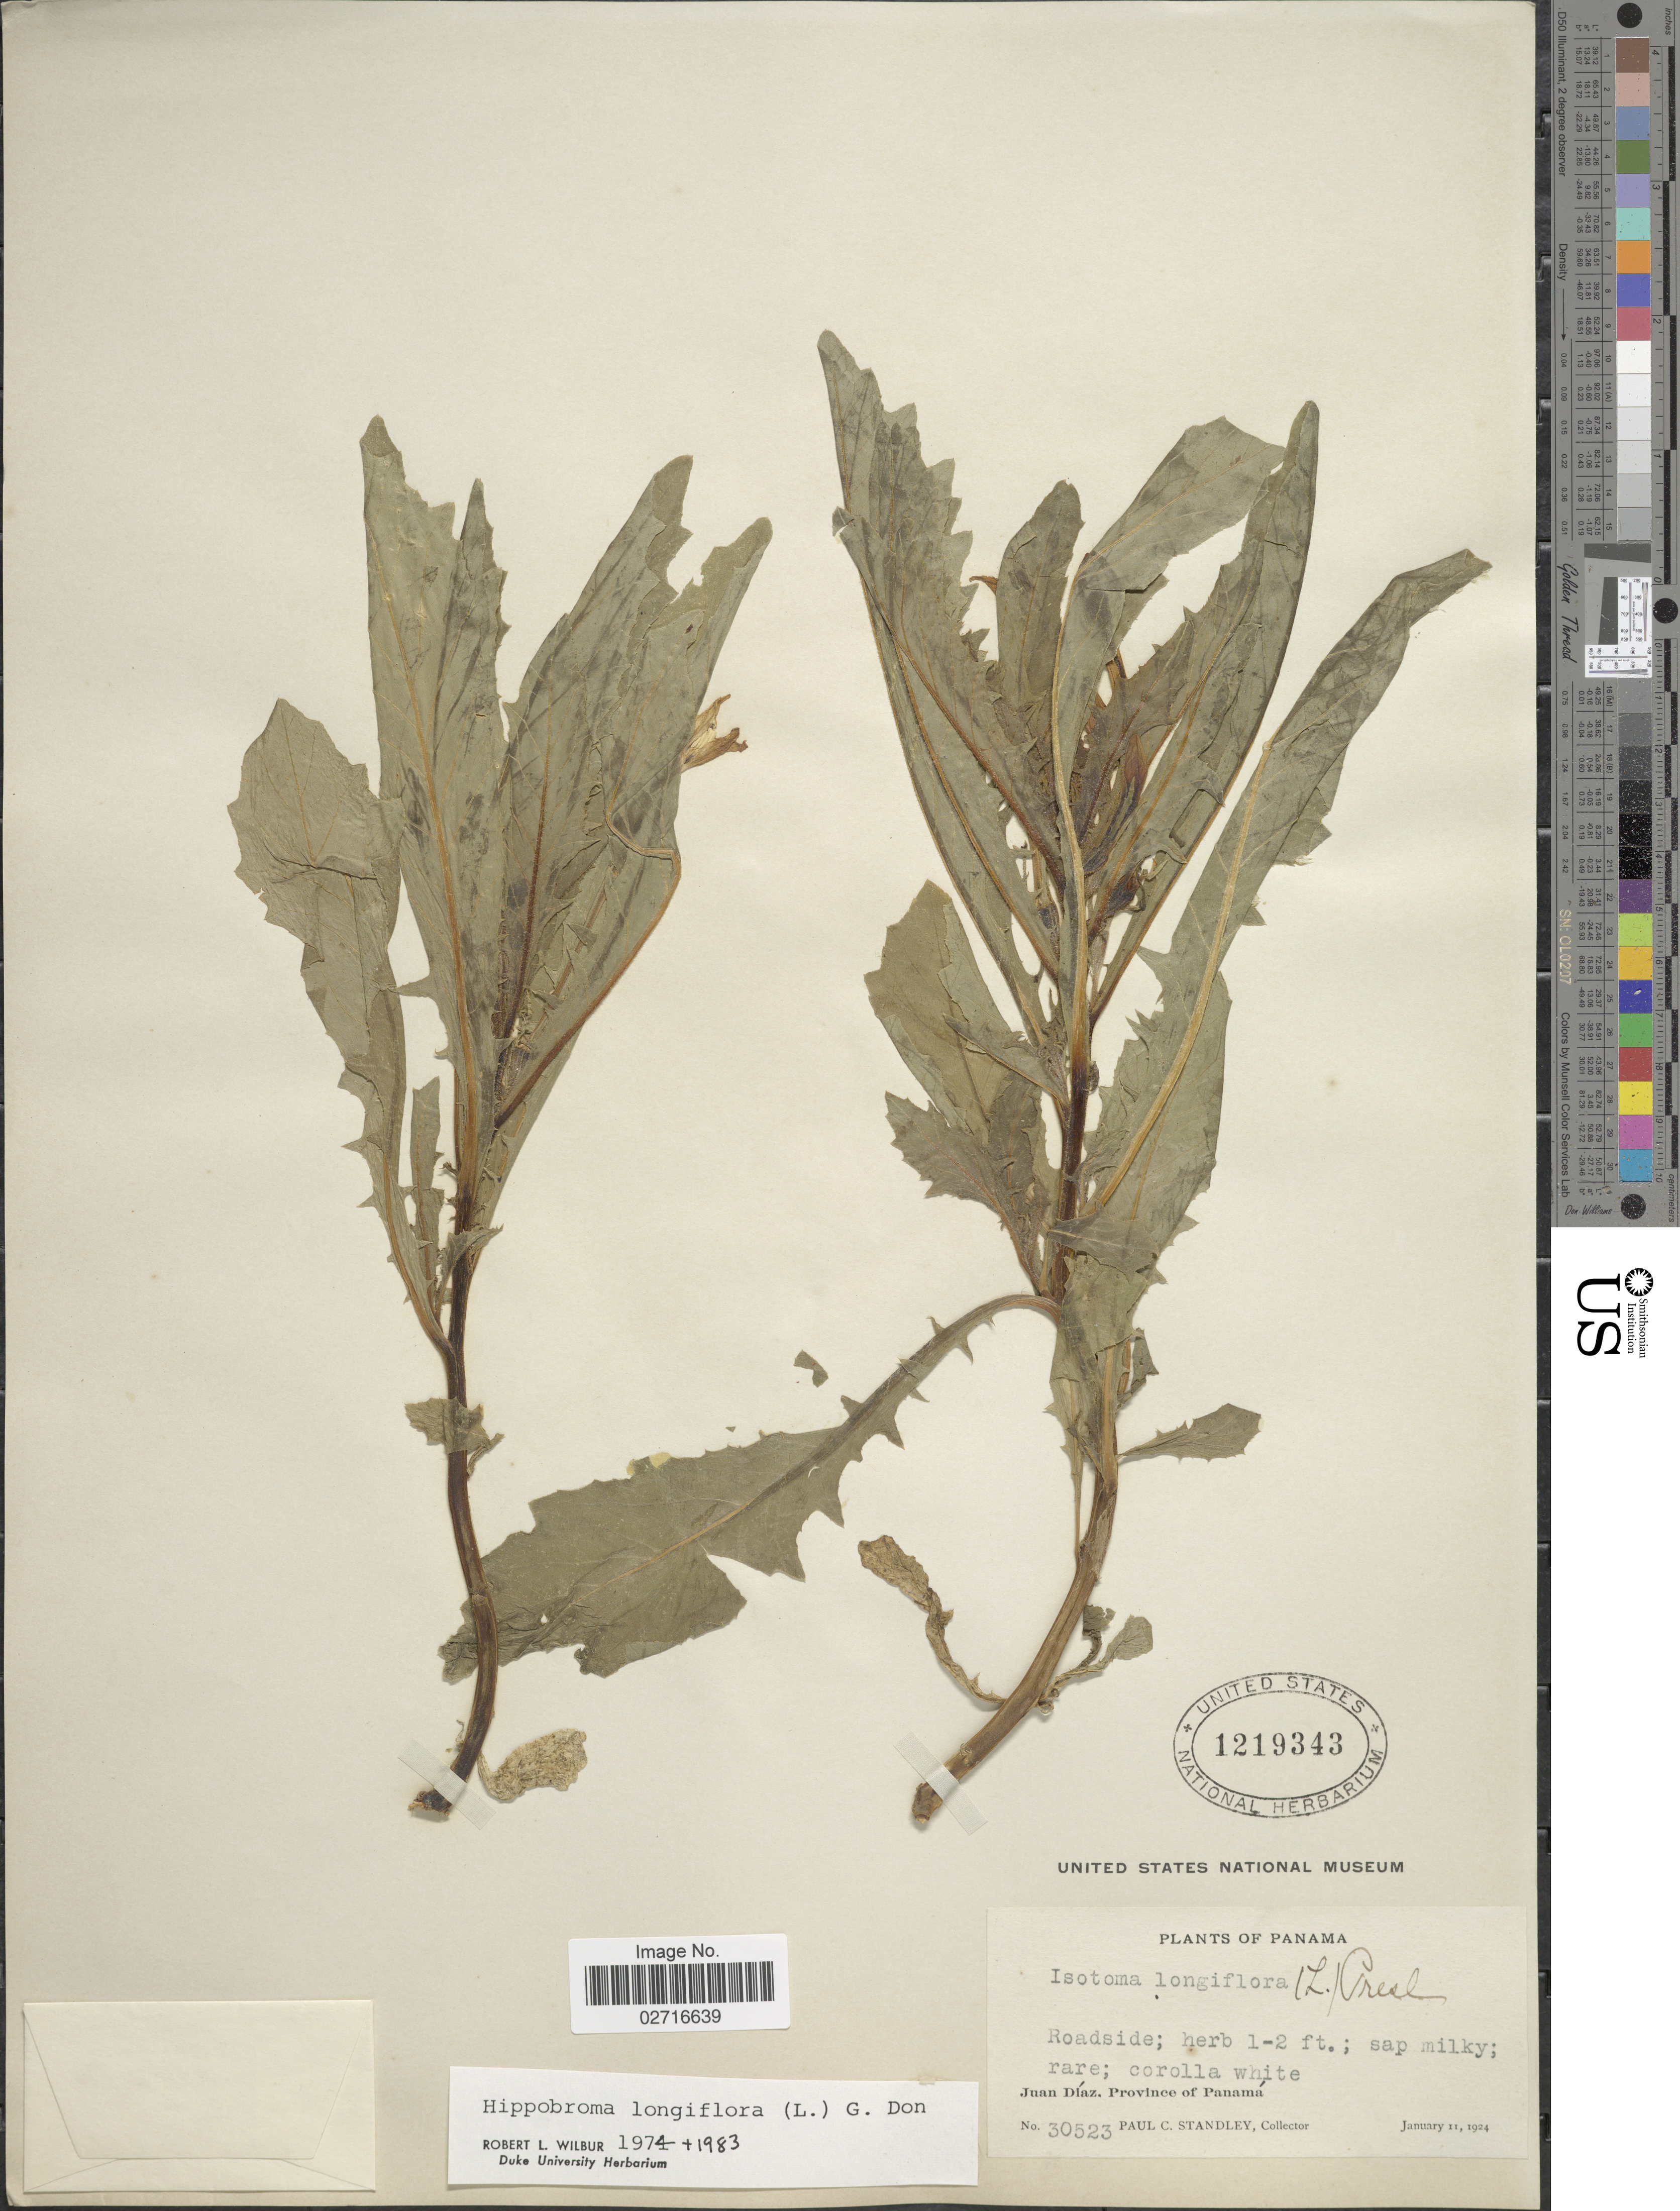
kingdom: Plantae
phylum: Tracheophyta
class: Magnoliopsida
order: Asterales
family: Campanulaceae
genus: Hippobroma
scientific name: Hippobroma longiflora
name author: (L.) G. Don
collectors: P. C. Standley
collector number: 30523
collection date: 1924-01-11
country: Panama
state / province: Panamá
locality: Roadside, Juan Diaz.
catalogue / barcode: US 1219343